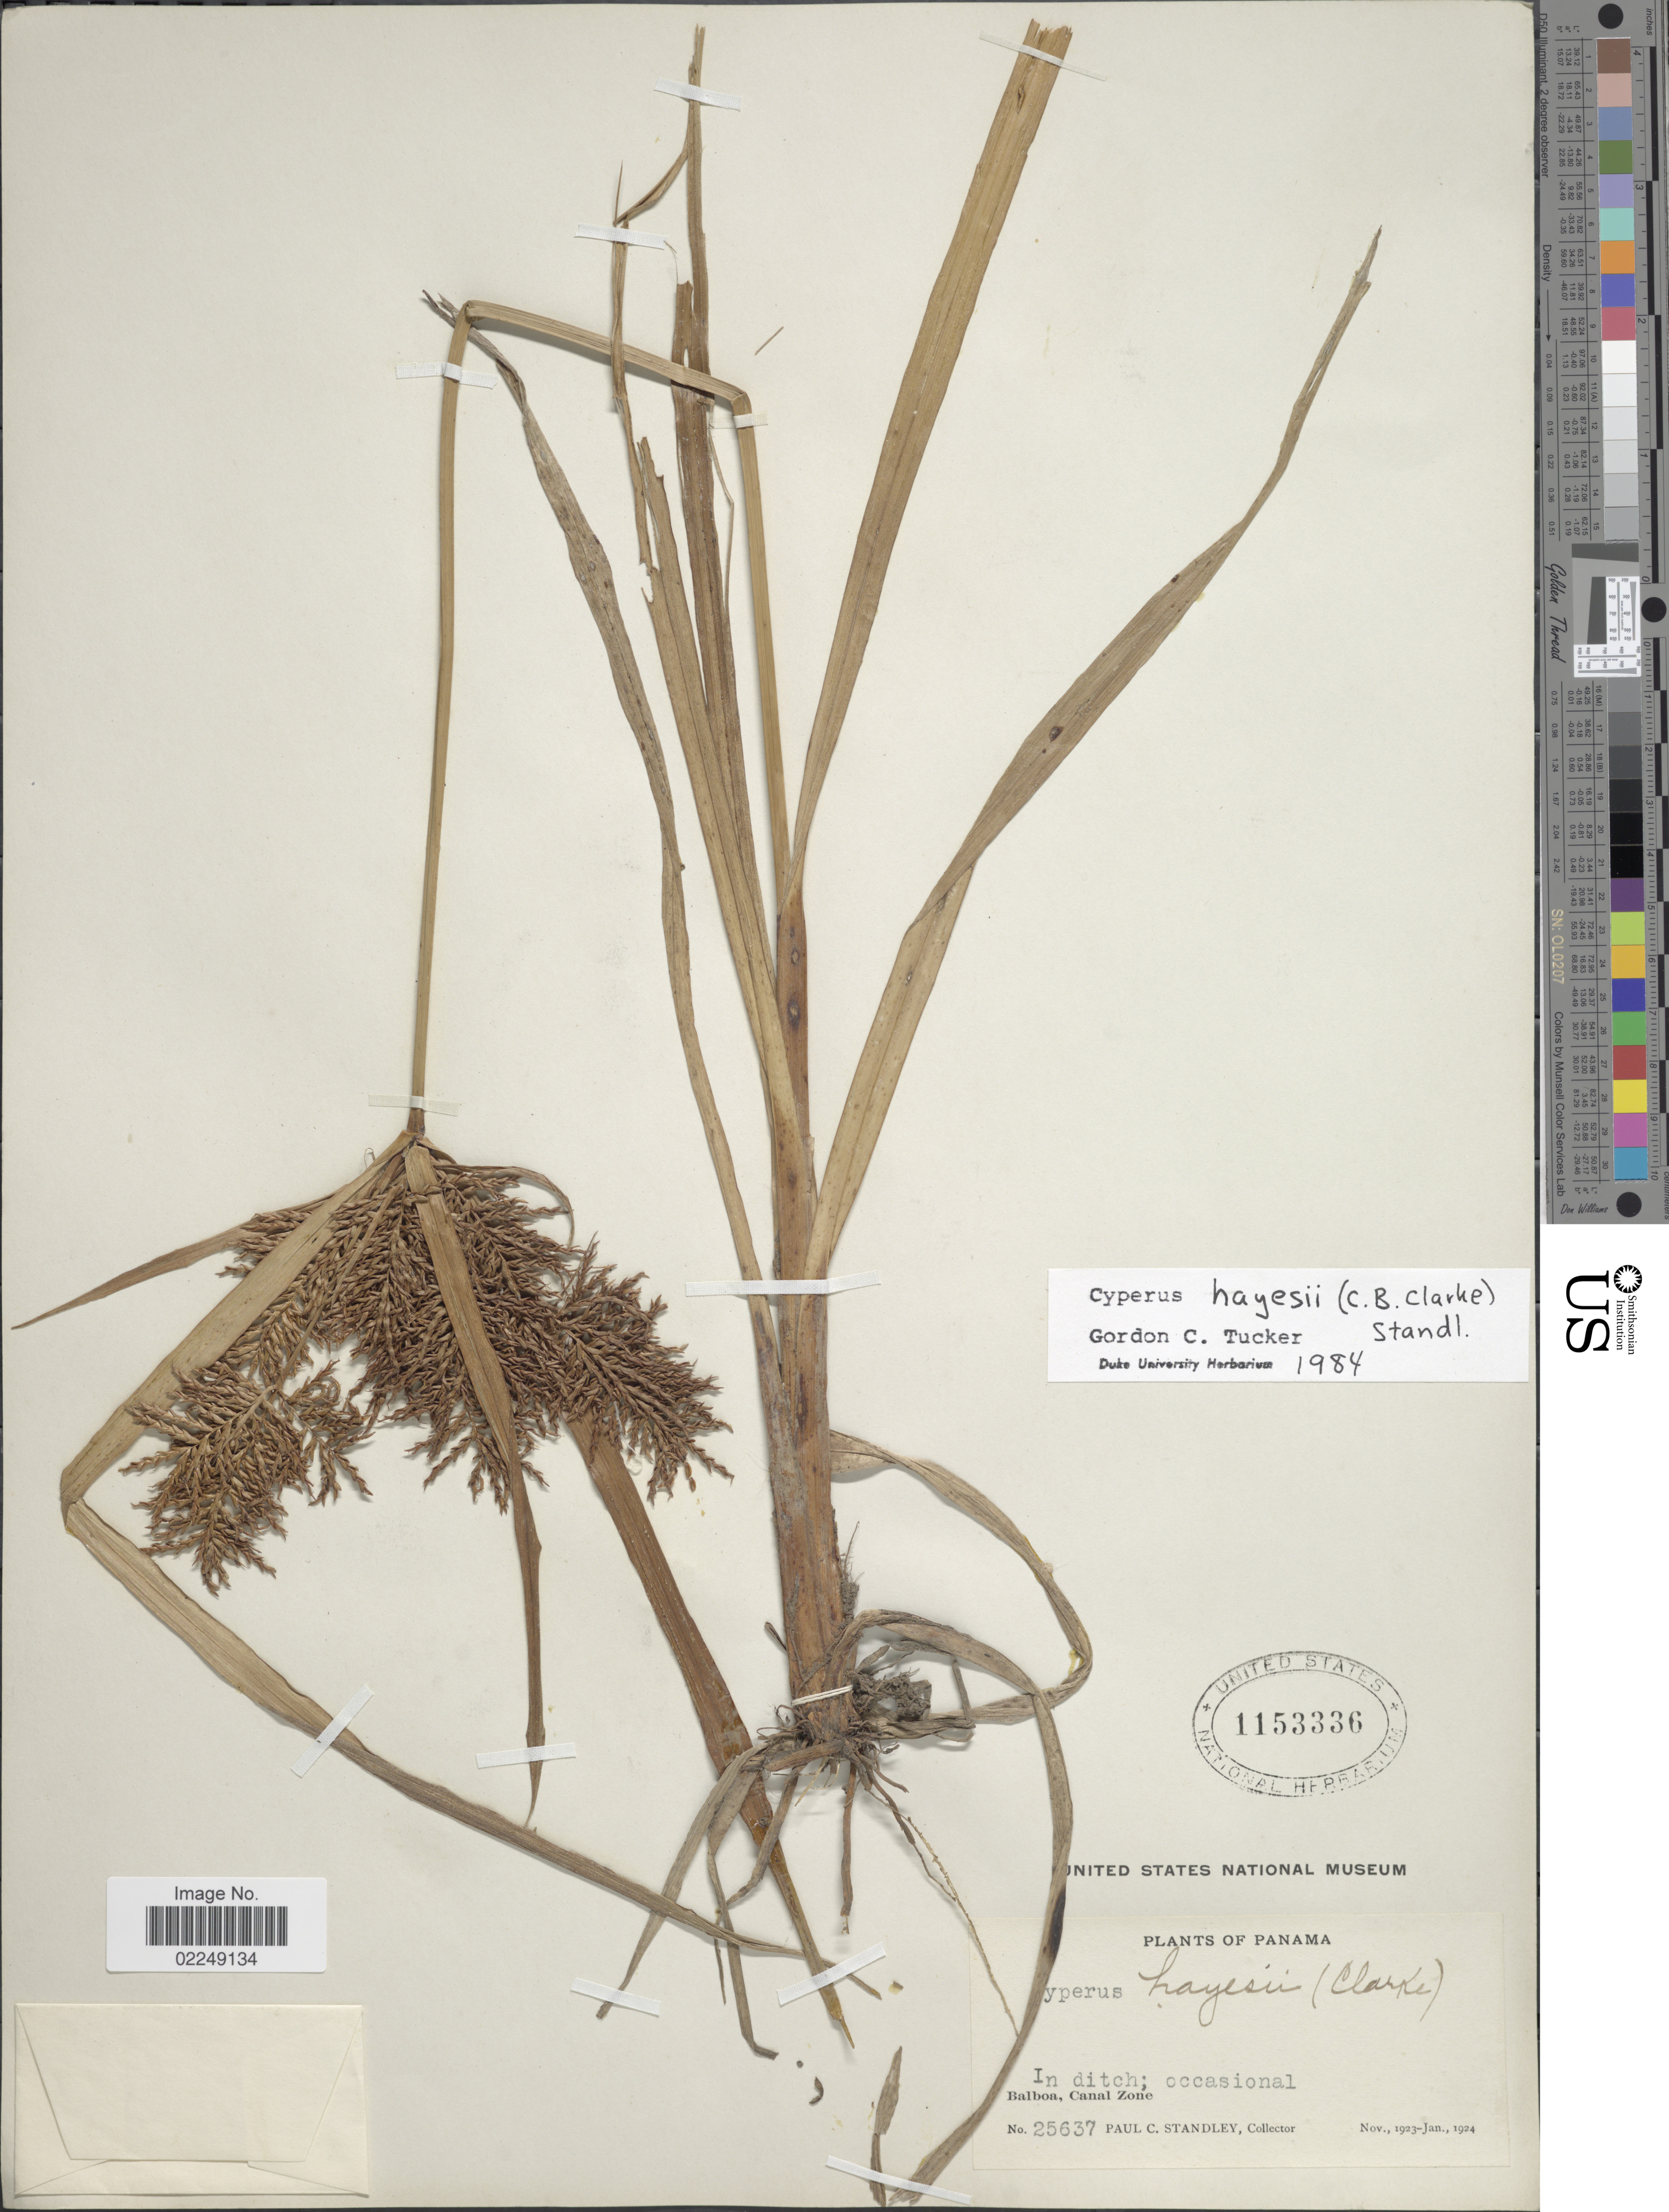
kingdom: Plantae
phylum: Tracheophyta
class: Liliopsida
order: Poales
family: Cyperaceae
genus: Cyperus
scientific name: Cyperus hayesii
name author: (C.B. Clarke) Standl.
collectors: P. C. Standley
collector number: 25637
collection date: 1924-01/1924-11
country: Panama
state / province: Colón / Panamá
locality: Balboa, Canal Zone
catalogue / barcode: US 1153336